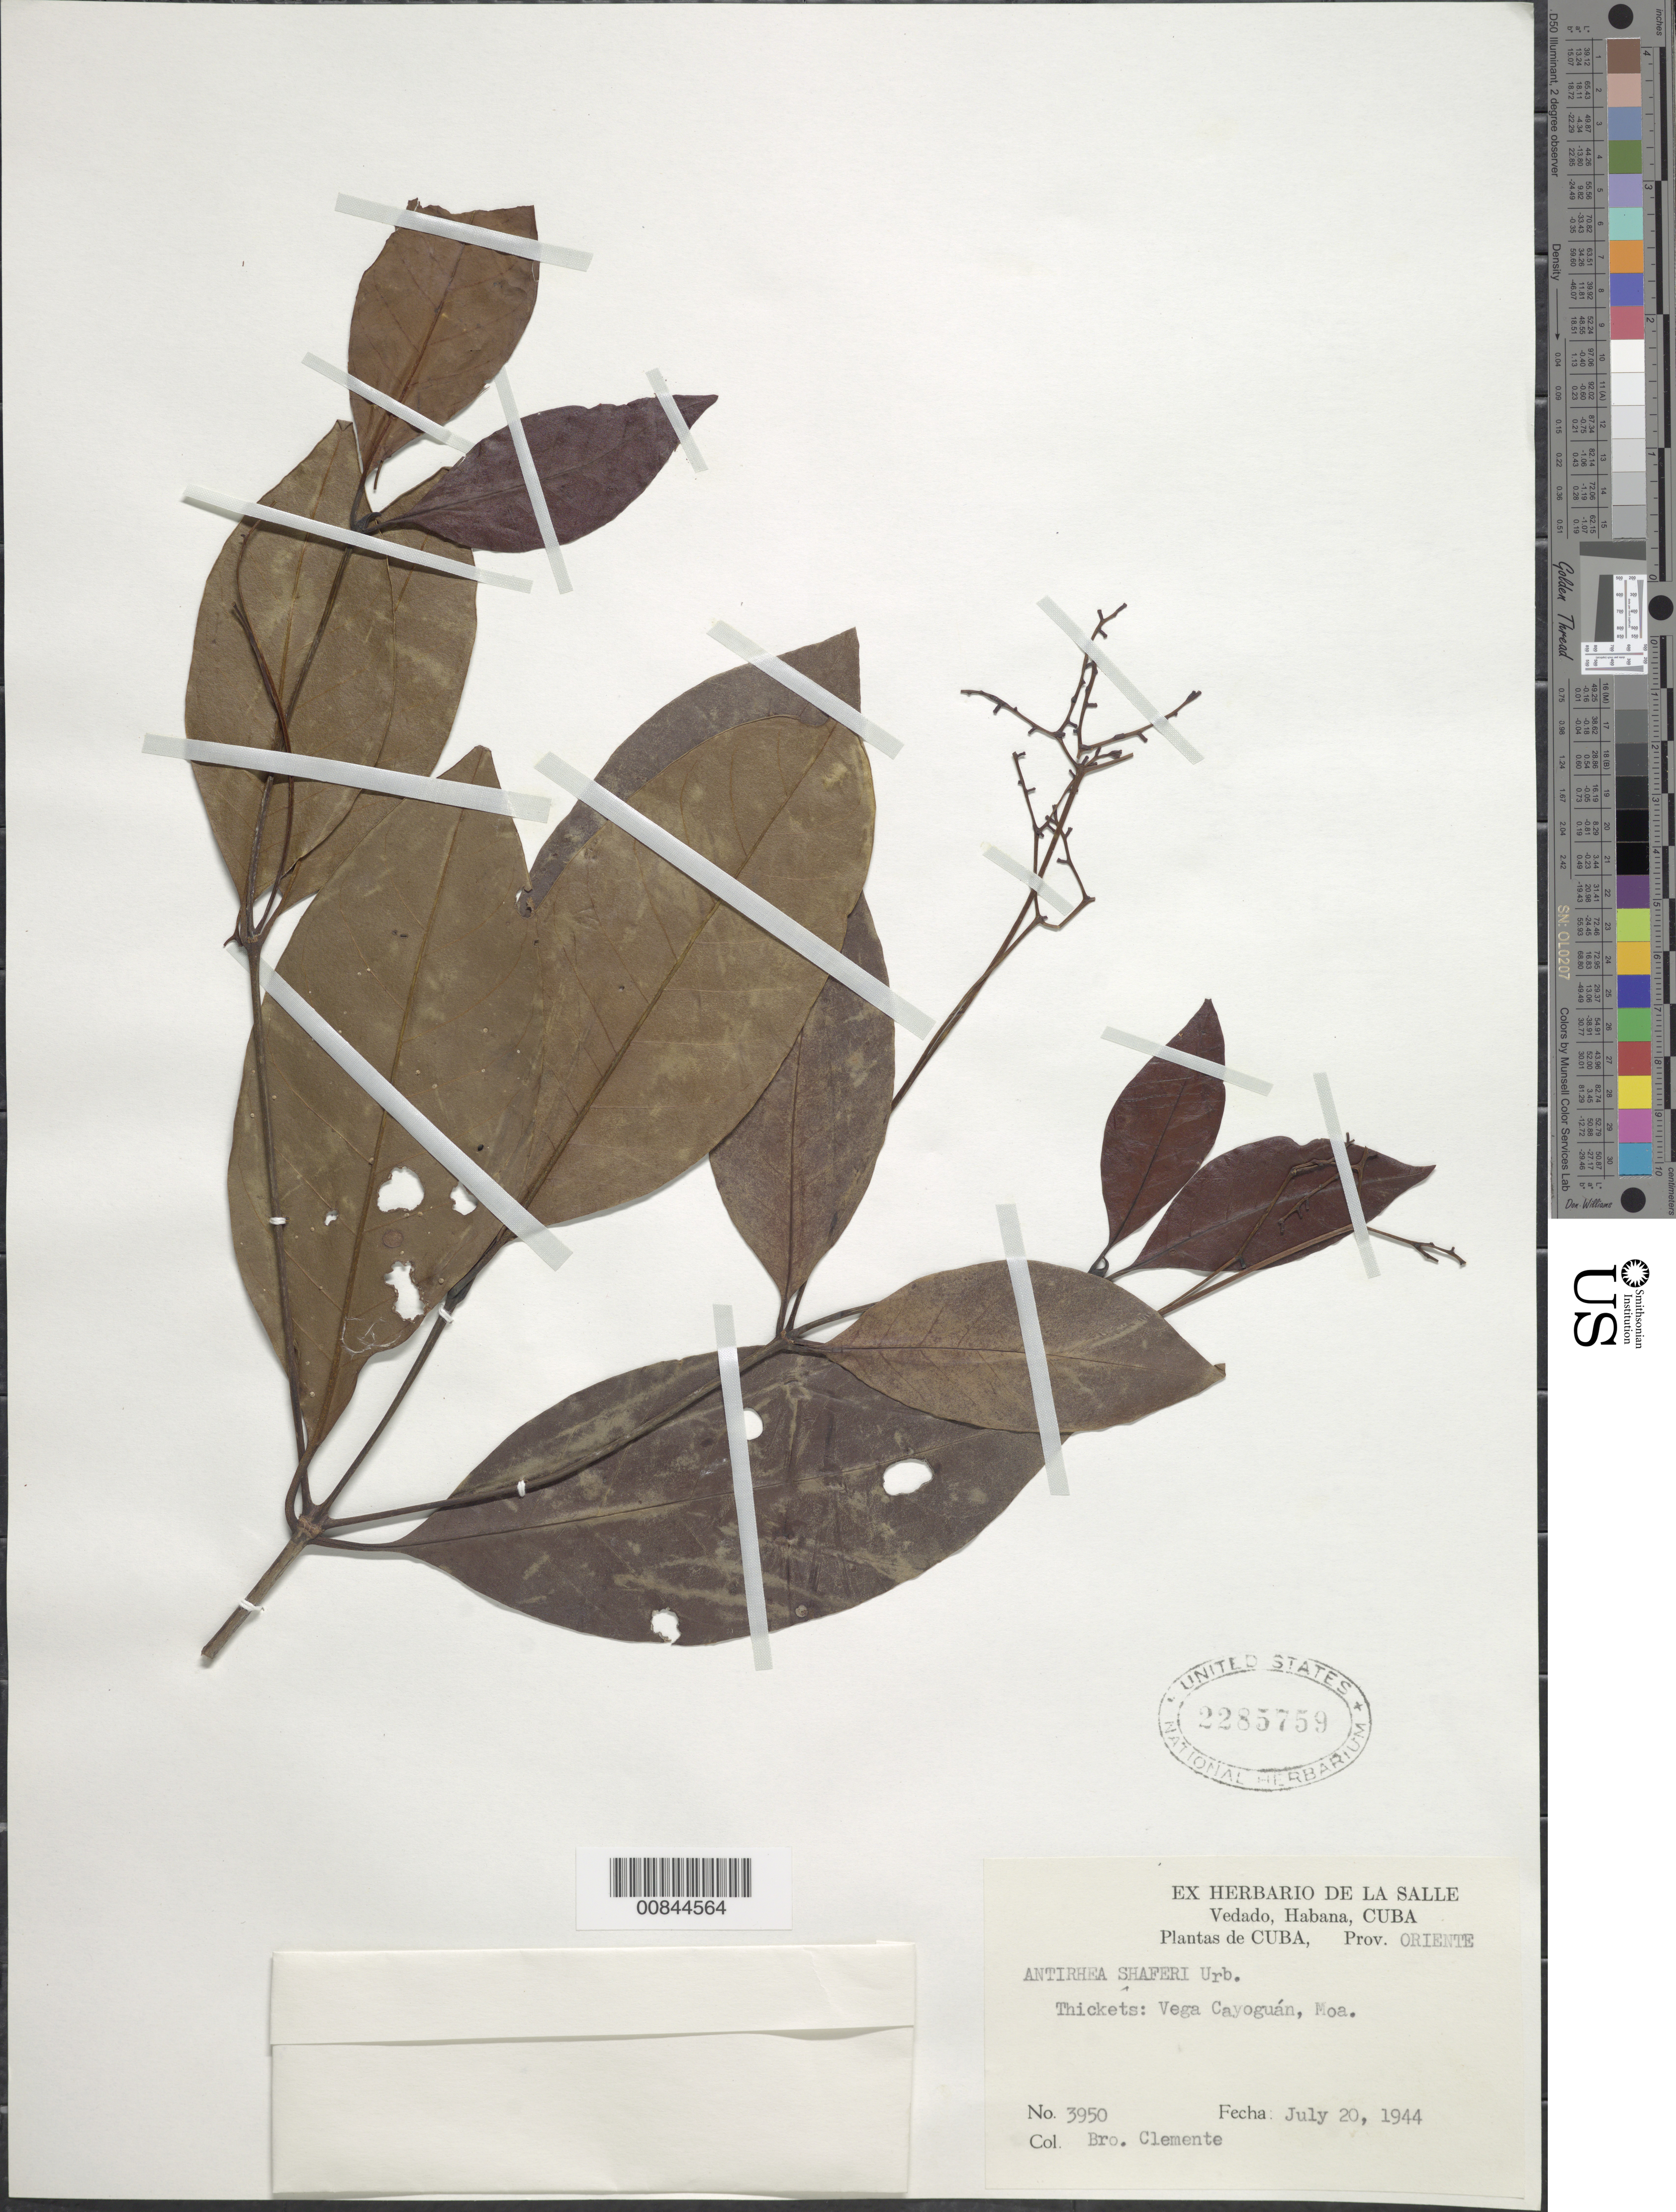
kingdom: Plantae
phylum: Tracheophyta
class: Magnoliopsida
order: Gentianales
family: Rubiaceae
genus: Stenostomum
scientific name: Stenostomum shaferi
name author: (Urb.) Borhidi & Fernández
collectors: Bro. Clemente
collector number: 3950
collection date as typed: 20 Jul 1944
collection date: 1944-07-20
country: Cuba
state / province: Holguín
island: Cuba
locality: Vega Cayoguán, Moa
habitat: Thickets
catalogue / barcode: US 2285759